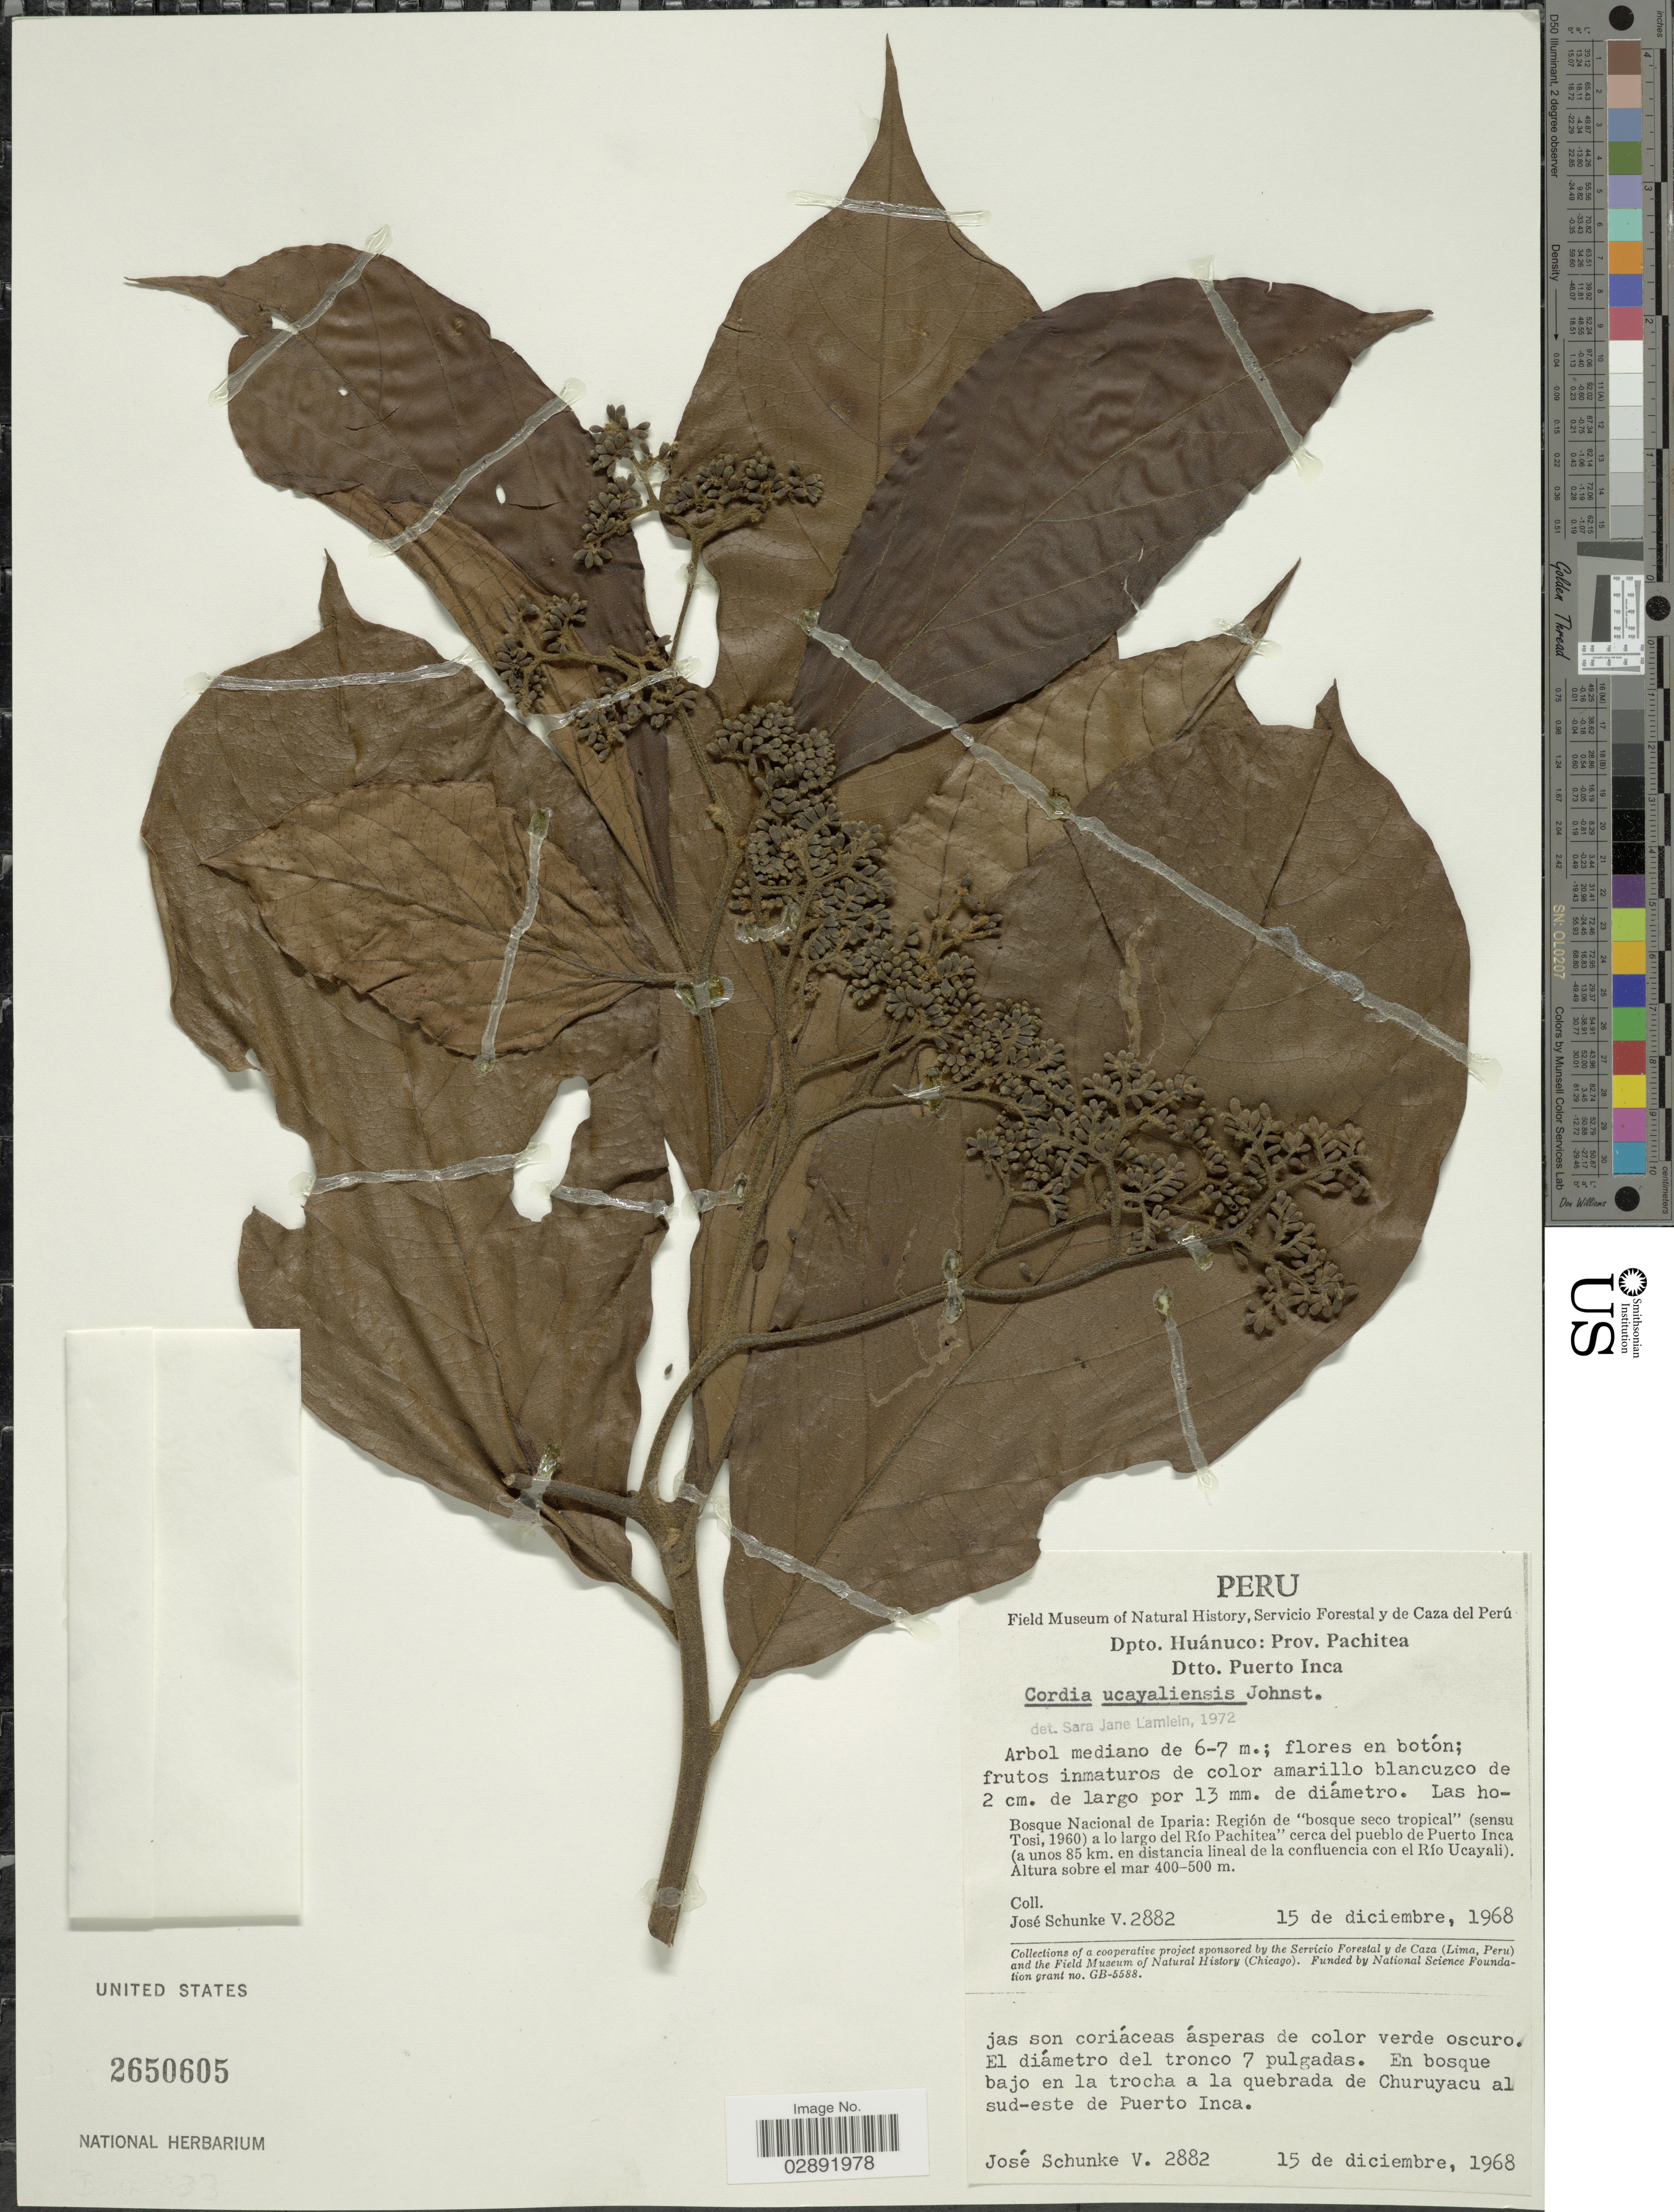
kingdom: Plantae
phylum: Tracheophyta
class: Magnoliopsida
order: Boraginales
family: Cordiaceae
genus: Cordia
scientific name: Cordia ucayaliensis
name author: I.M. Johnst.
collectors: J. Schunke Vigo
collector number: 2882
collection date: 1968-12-15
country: Peru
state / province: Huánuco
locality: Dpto. Huánuco: Prov. Pachitea, Dtto. Puerto Inca. Bosque Nacional de Iparia: Región de "bosque seco tropical" (sensu Tosi, 1960) a lo largo del Río Pachitea cerca del pueblo de Puerto Inca (a unos 85 km. en distancia lineal de la comfluencia con el Río Ucayali). En bosque bajo en la trocha a la quebrada de Churuyacu al sud-este de Puerto Inca.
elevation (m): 400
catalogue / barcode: US 2650605